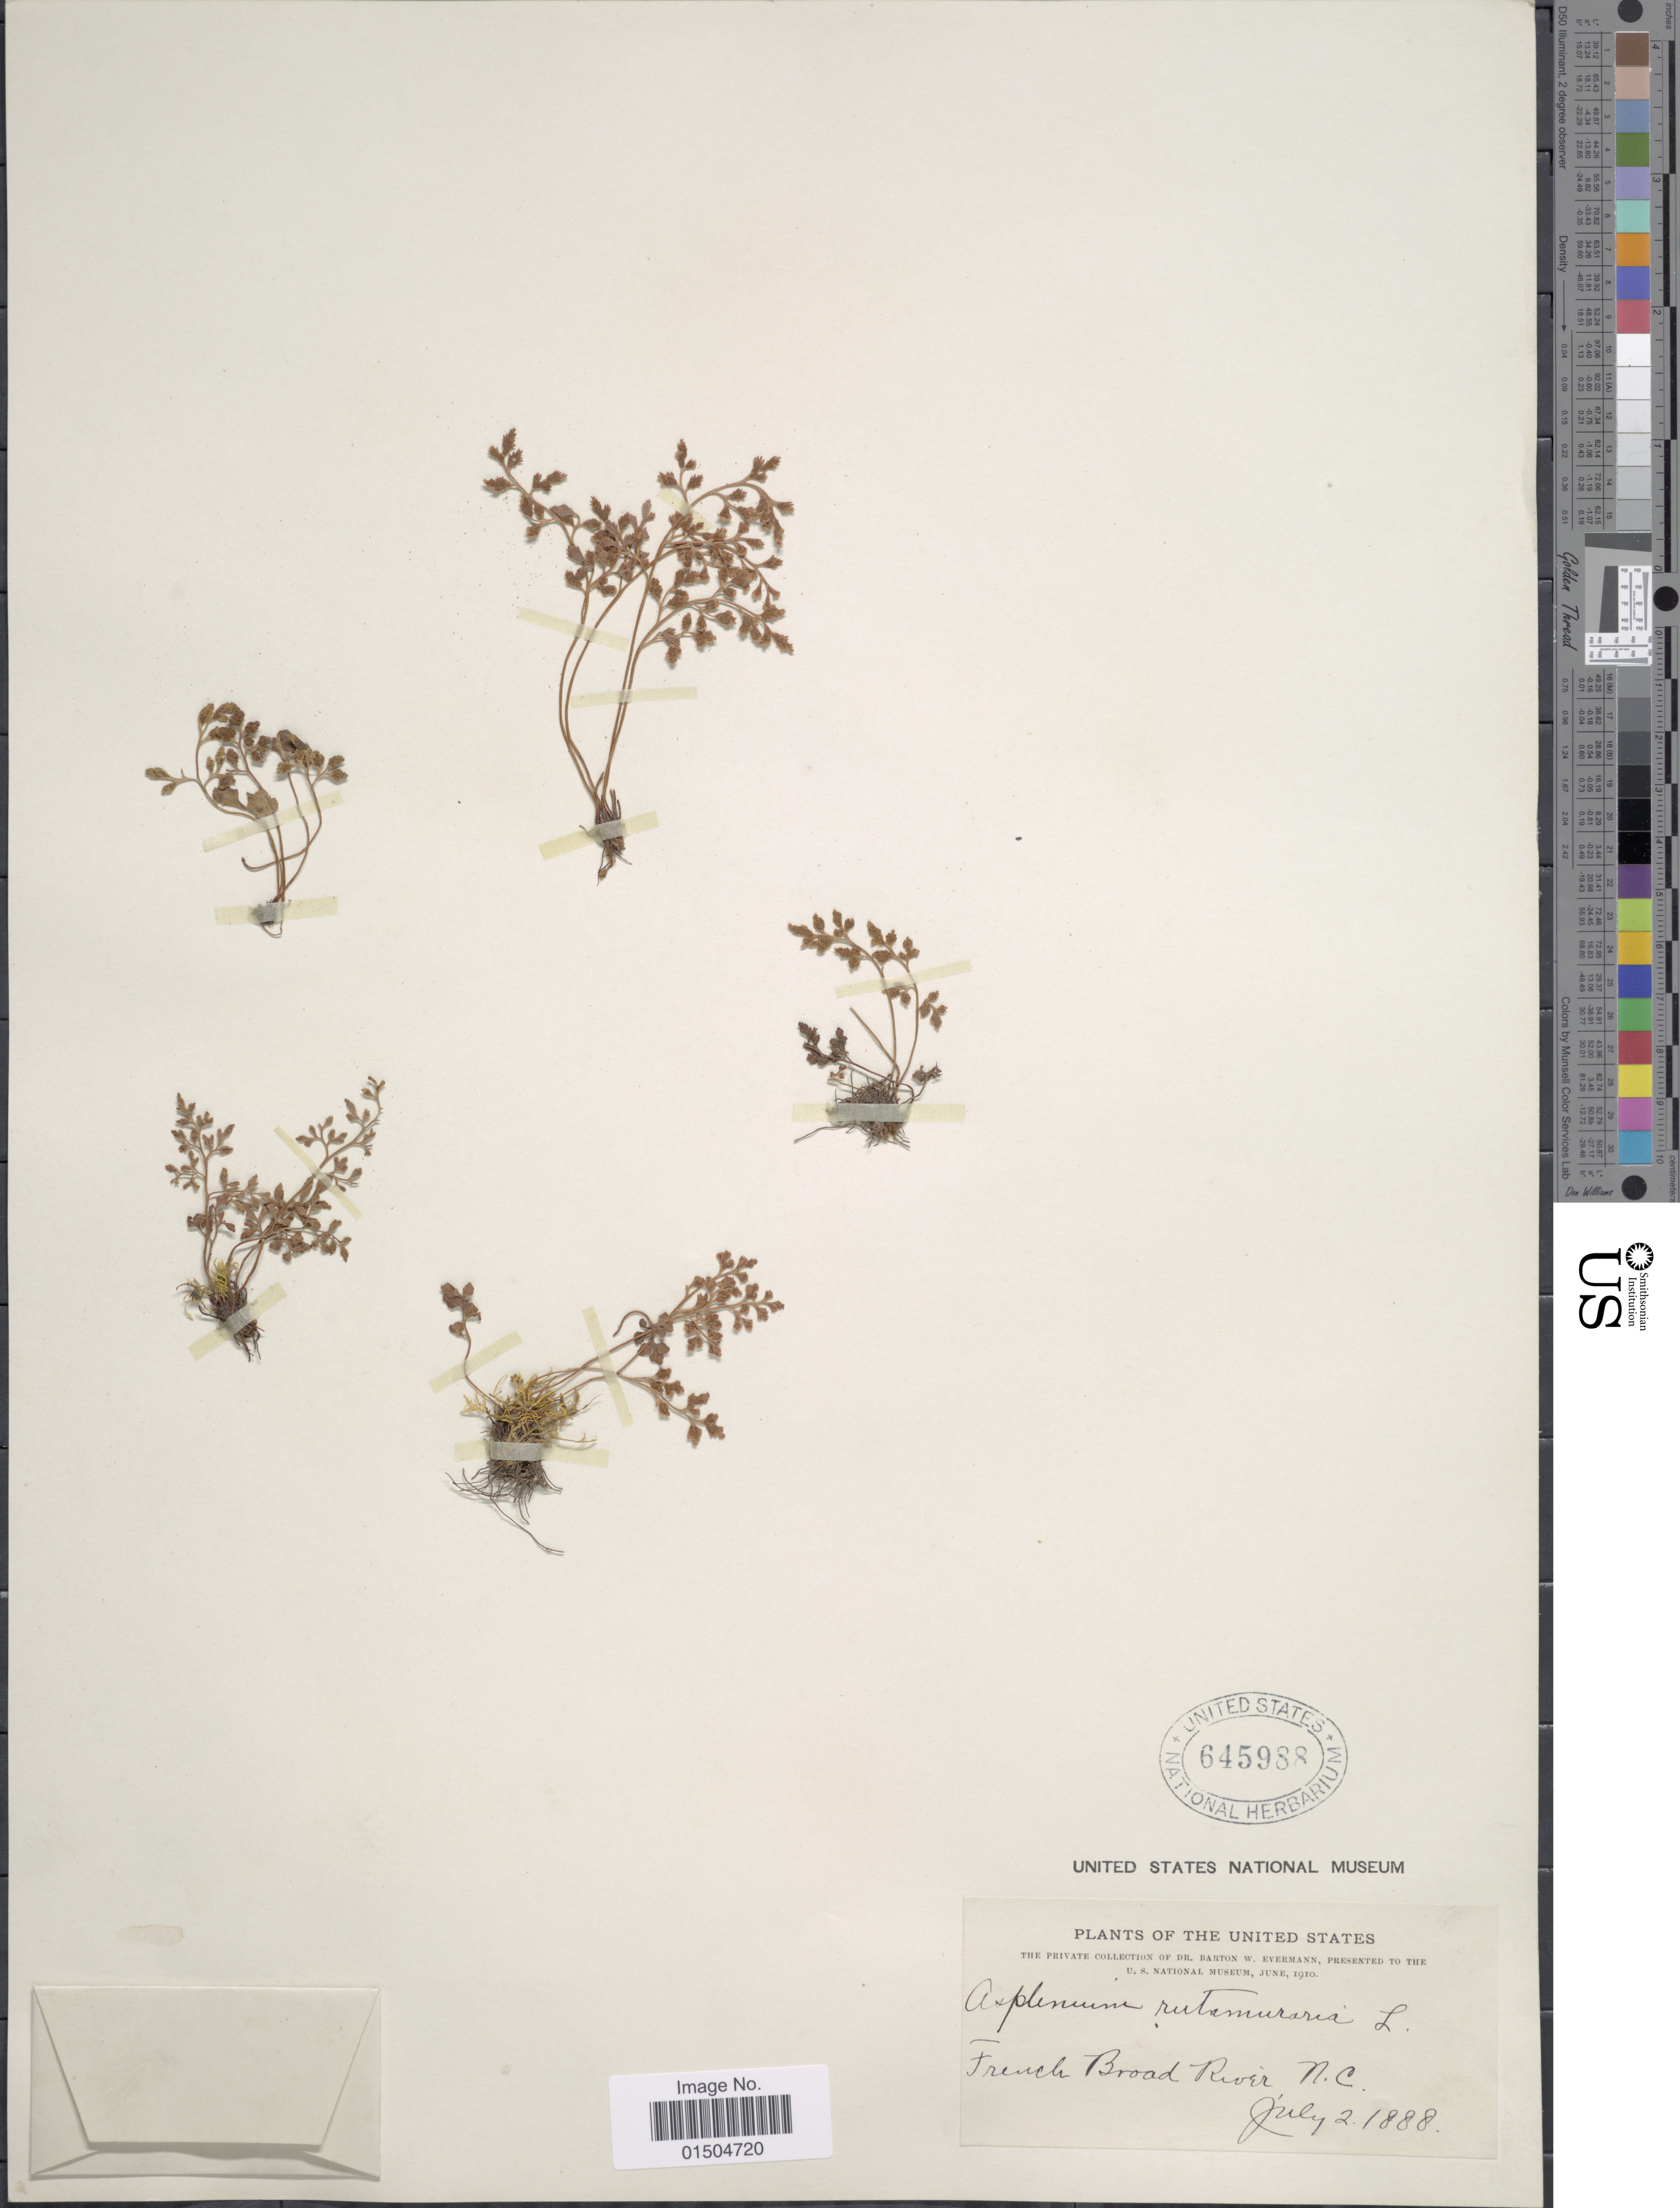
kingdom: Plantae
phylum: Tracheophyta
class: Polypodiopsida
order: Polypodiales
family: Aspleniaceae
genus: Asplenium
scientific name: Asplenium ruta-muraria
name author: L.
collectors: B. W. Evermann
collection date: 1888-07-02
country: United States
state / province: North Carolina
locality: French Broad River.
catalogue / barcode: US 645988